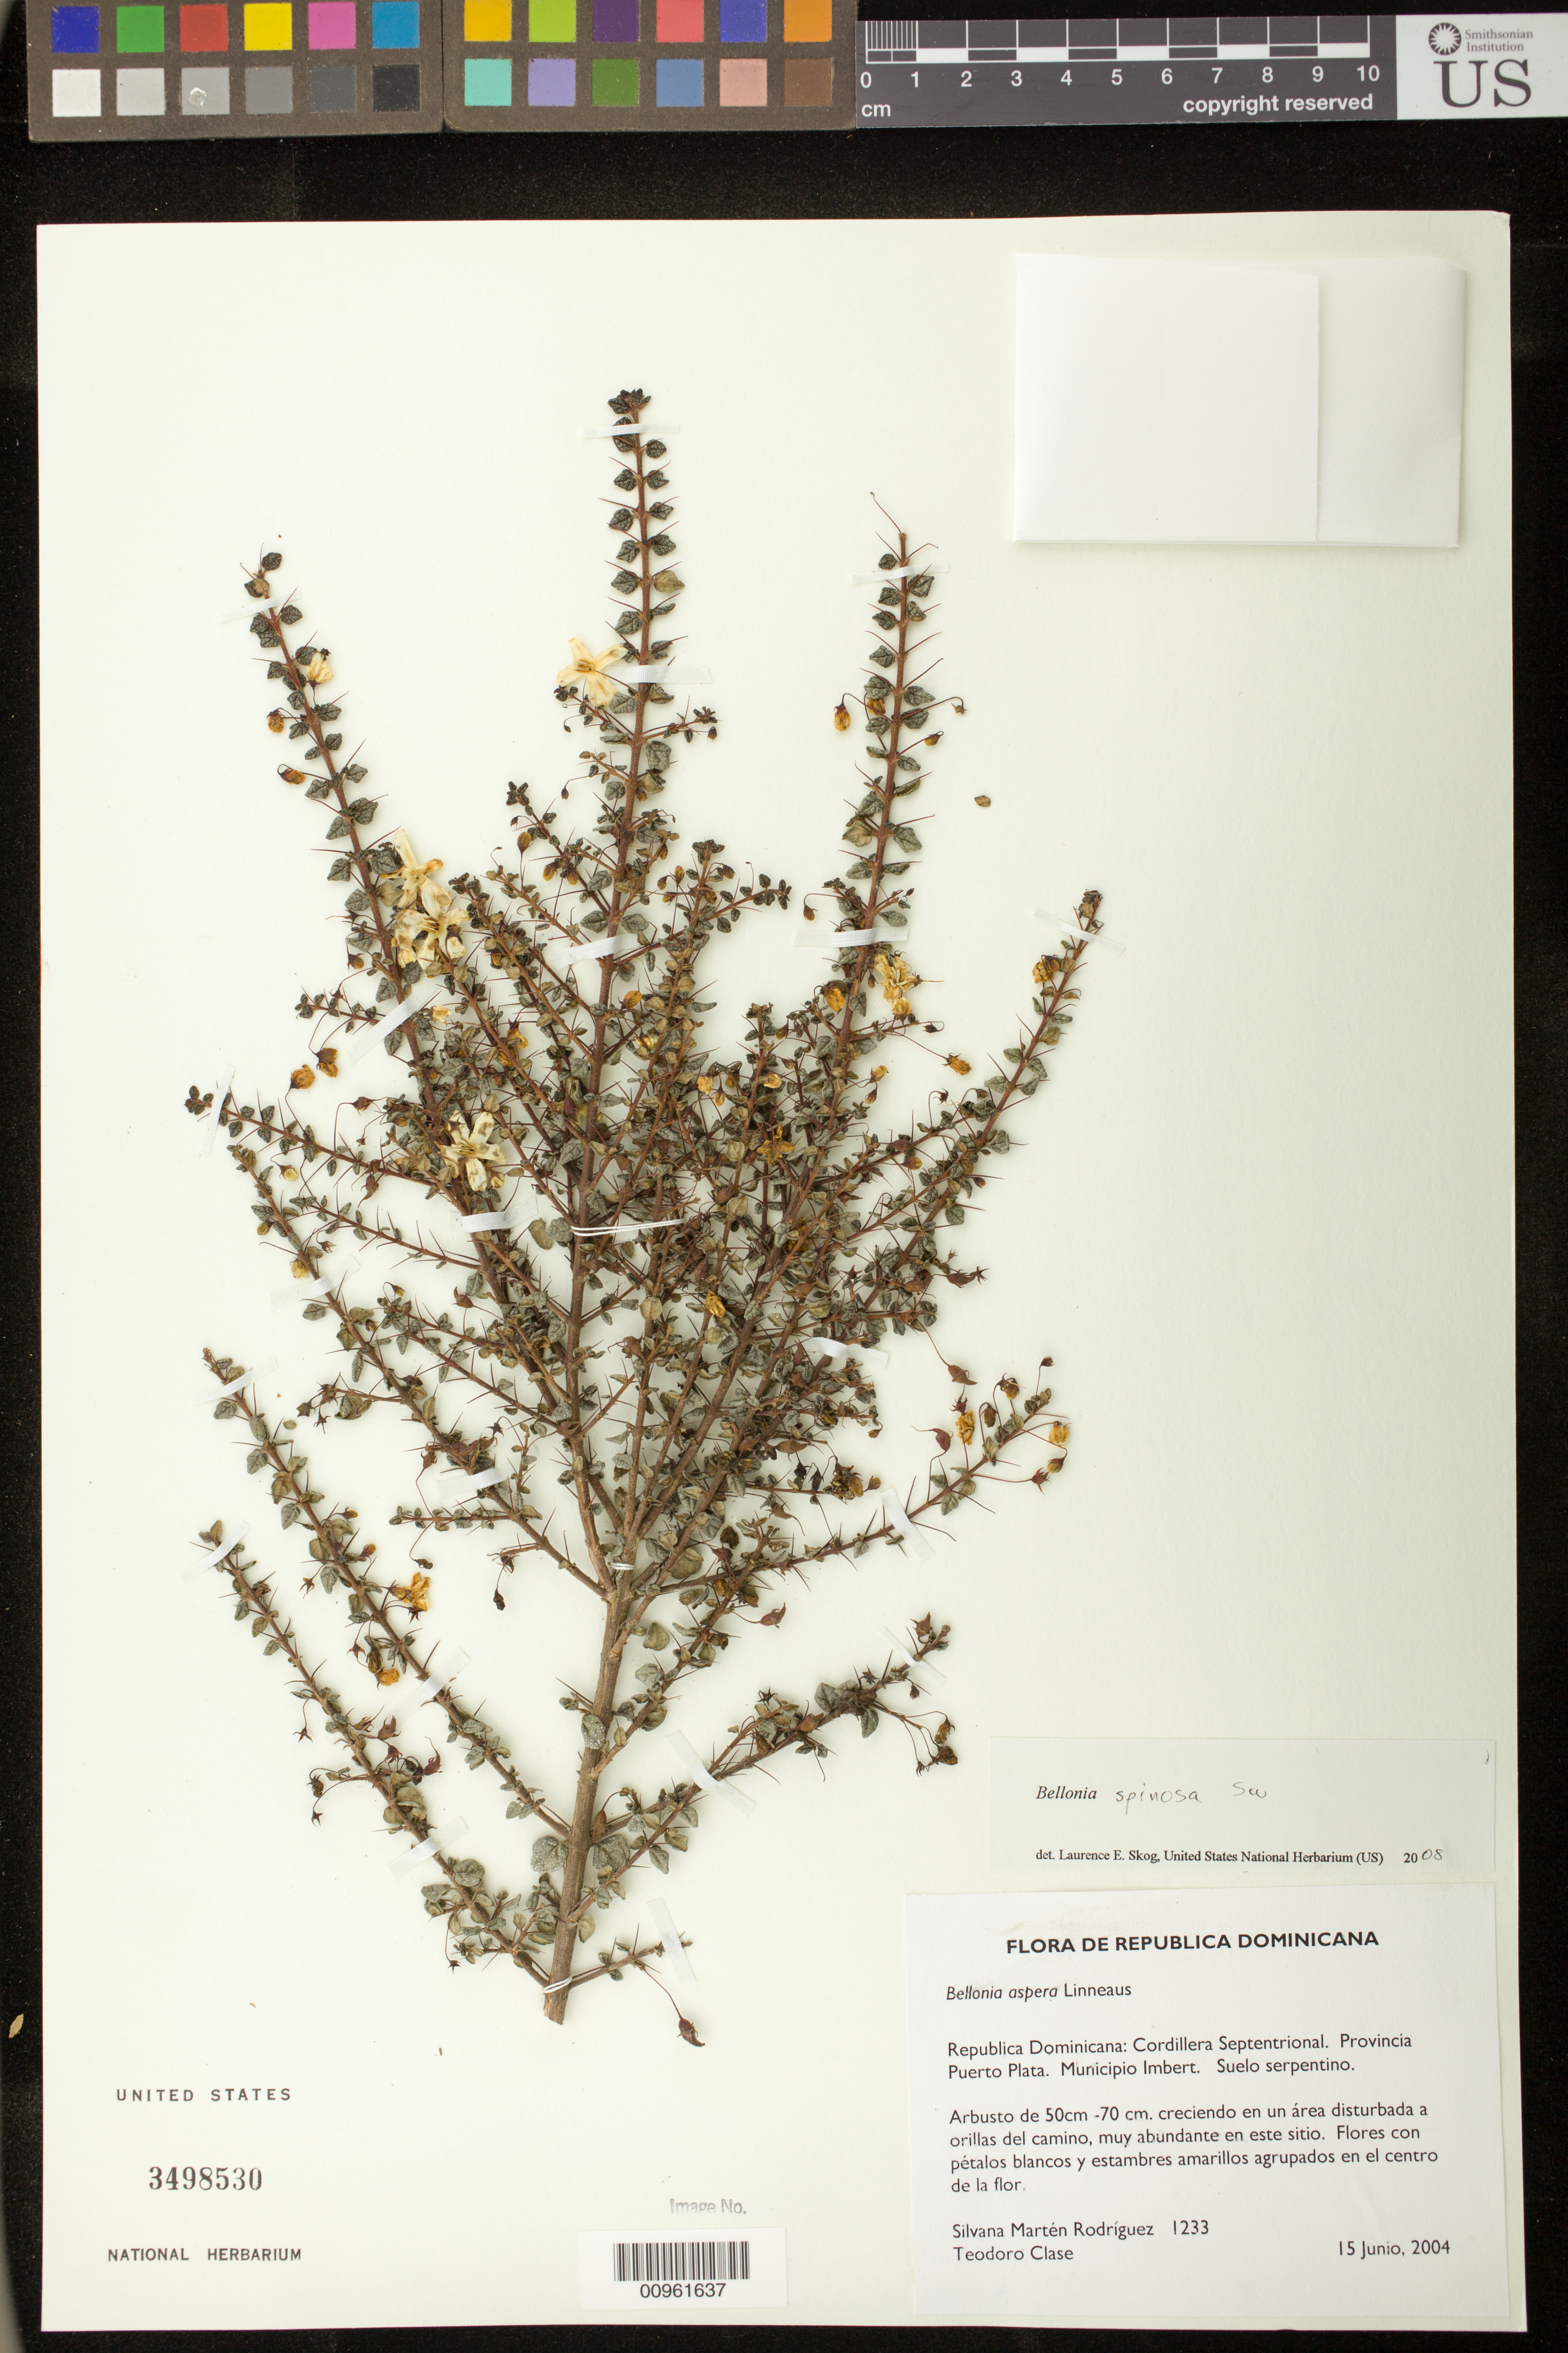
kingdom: Plantae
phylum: Tracheophyta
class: Magnoliopsida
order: Lamiales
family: Gesneriaceae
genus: Bellonia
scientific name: Bellonia spinosa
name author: Sw.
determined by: Skog, Laurence E.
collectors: S. Martén-Rodríguez & T. Clase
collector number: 1233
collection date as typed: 15 Jun 2004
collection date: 2004-06-15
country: Dominican Republic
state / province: Puerto Plata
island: Hispaniola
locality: Republica Dominicana: Cordillera Septentrional. Provincia Puerto Plata. Municipio Imbert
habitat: Suelo serpentino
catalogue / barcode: US 3498530